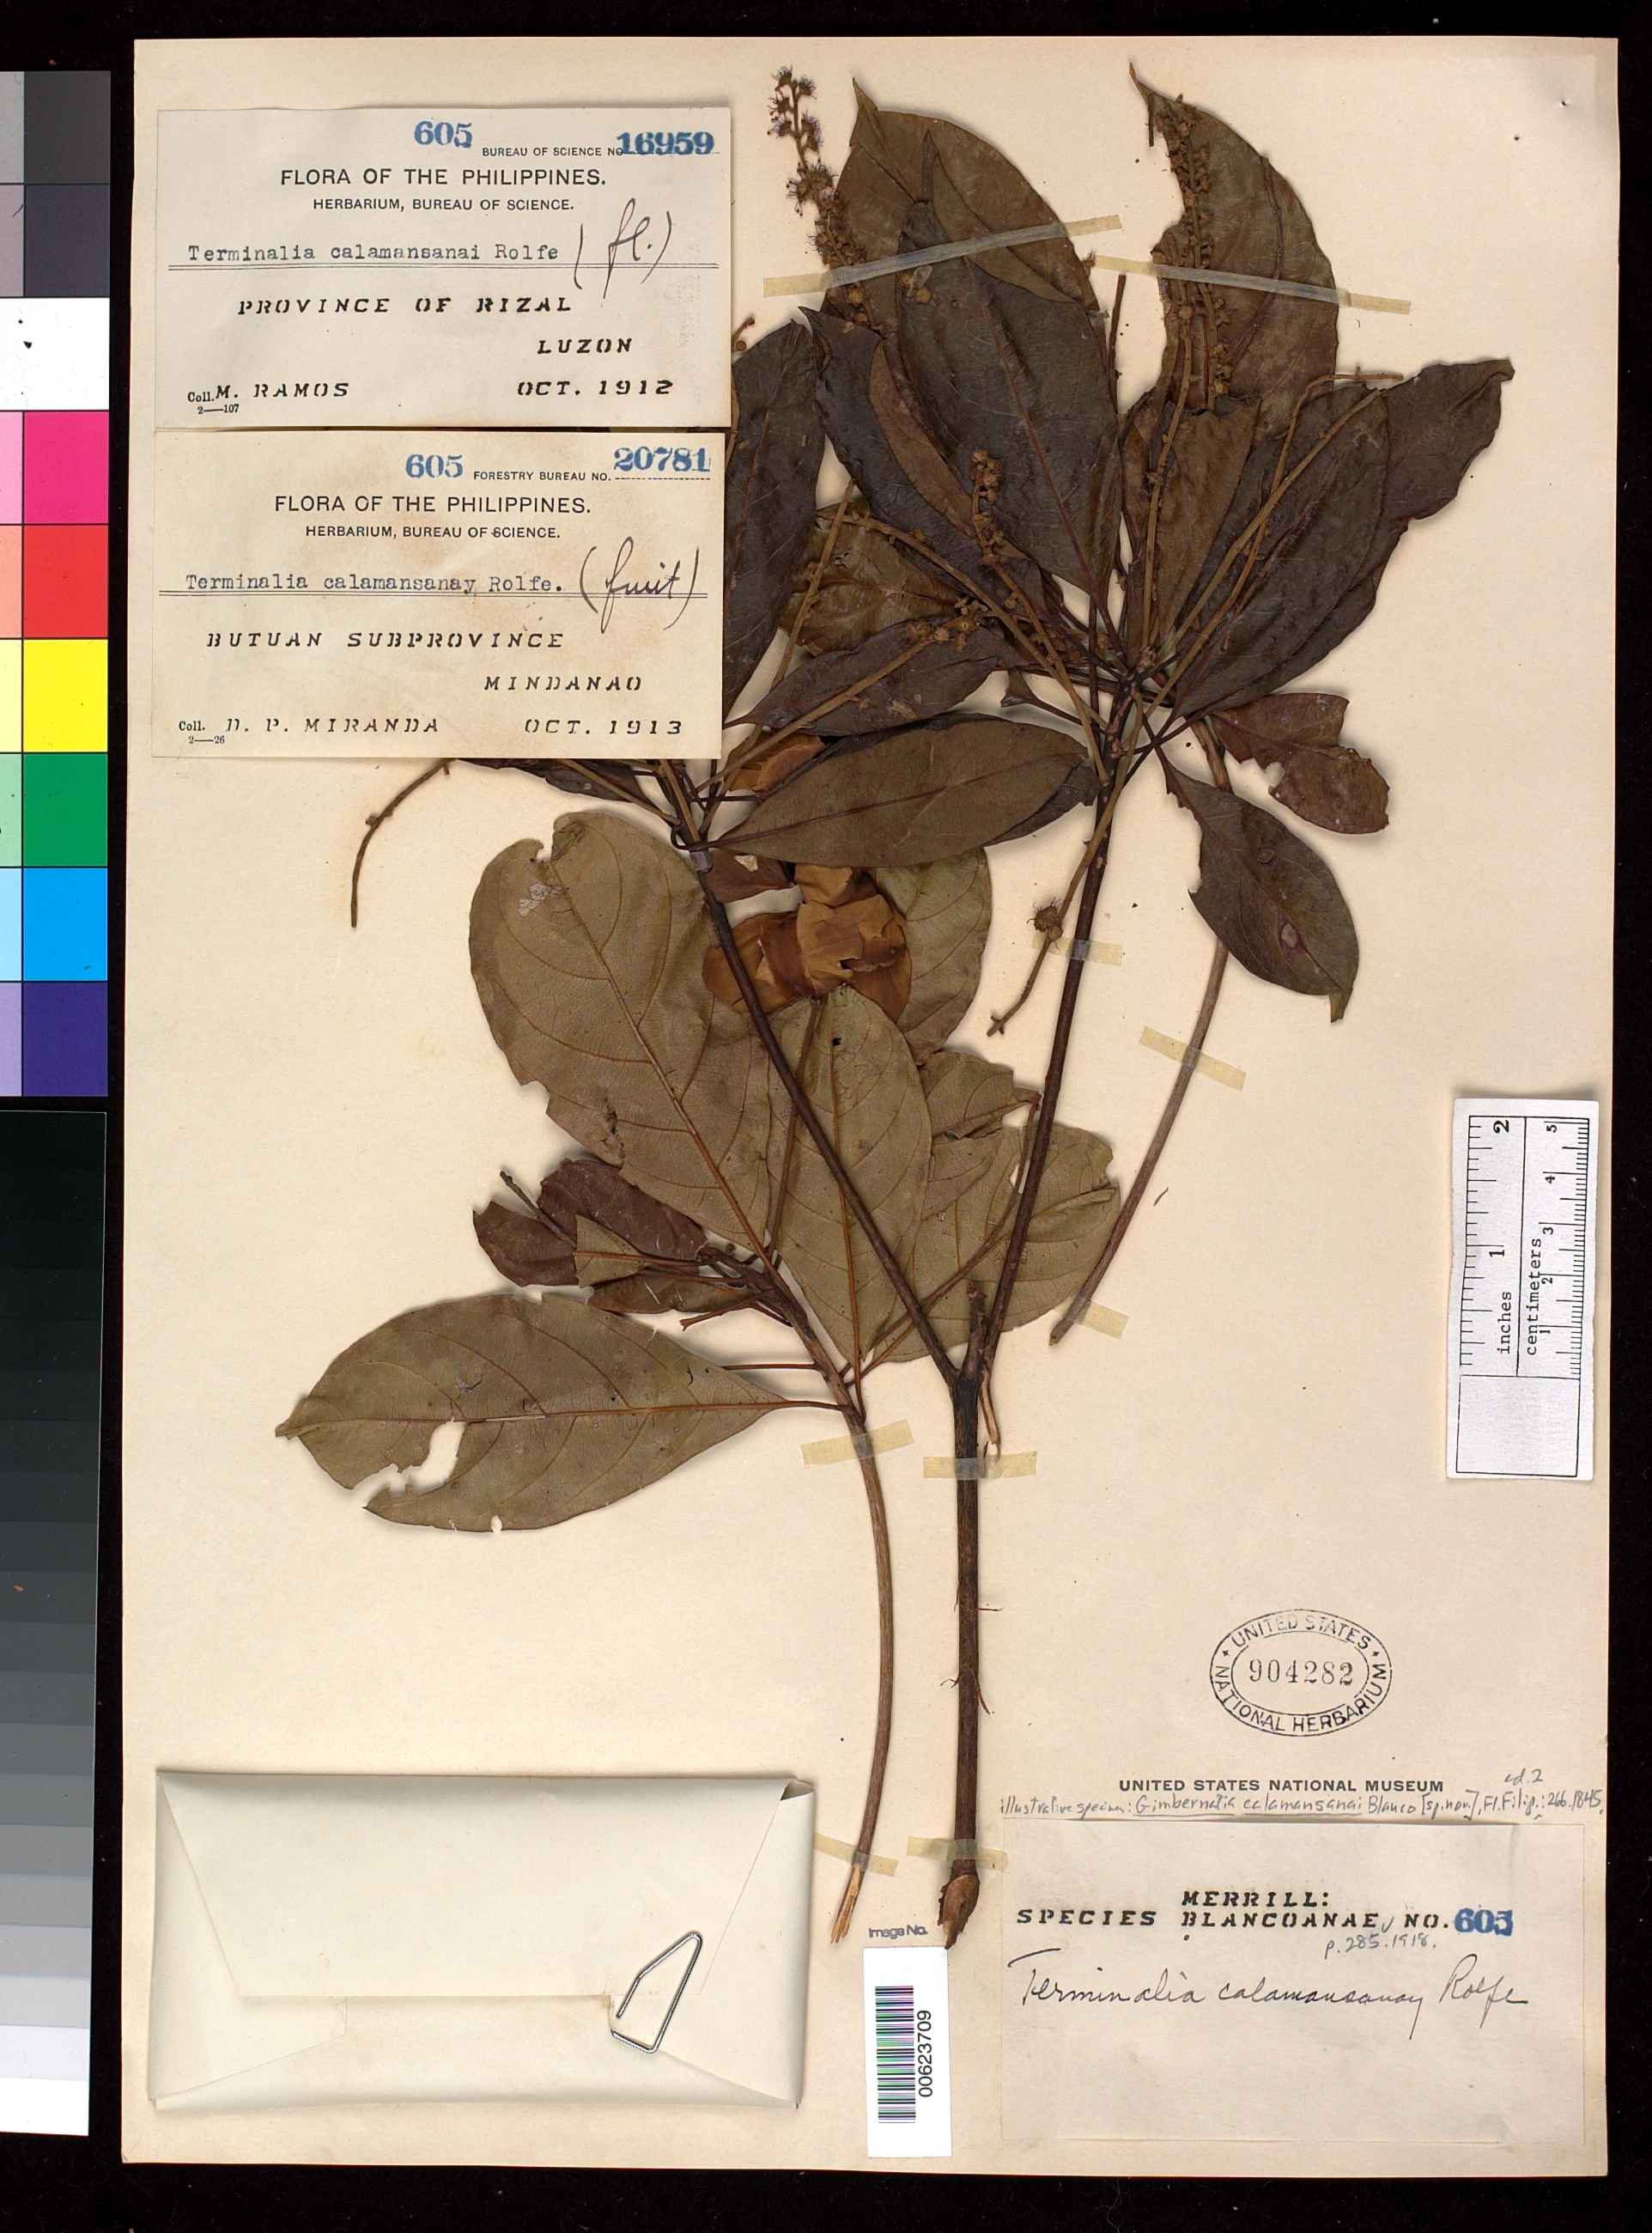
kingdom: Plantae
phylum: Tracheophyta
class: Magnoliopsida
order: Myrtales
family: Combretaceae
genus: Gimbernatia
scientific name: Gimbernatia calamansanai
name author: Blanco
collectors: M. Ramos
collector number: Sp. Blancoan. 0605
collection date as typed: Oct 1912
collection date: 1912-10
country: Philippines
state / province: Calabarzon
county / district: Rizal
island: Luzon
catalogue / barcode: US 904282